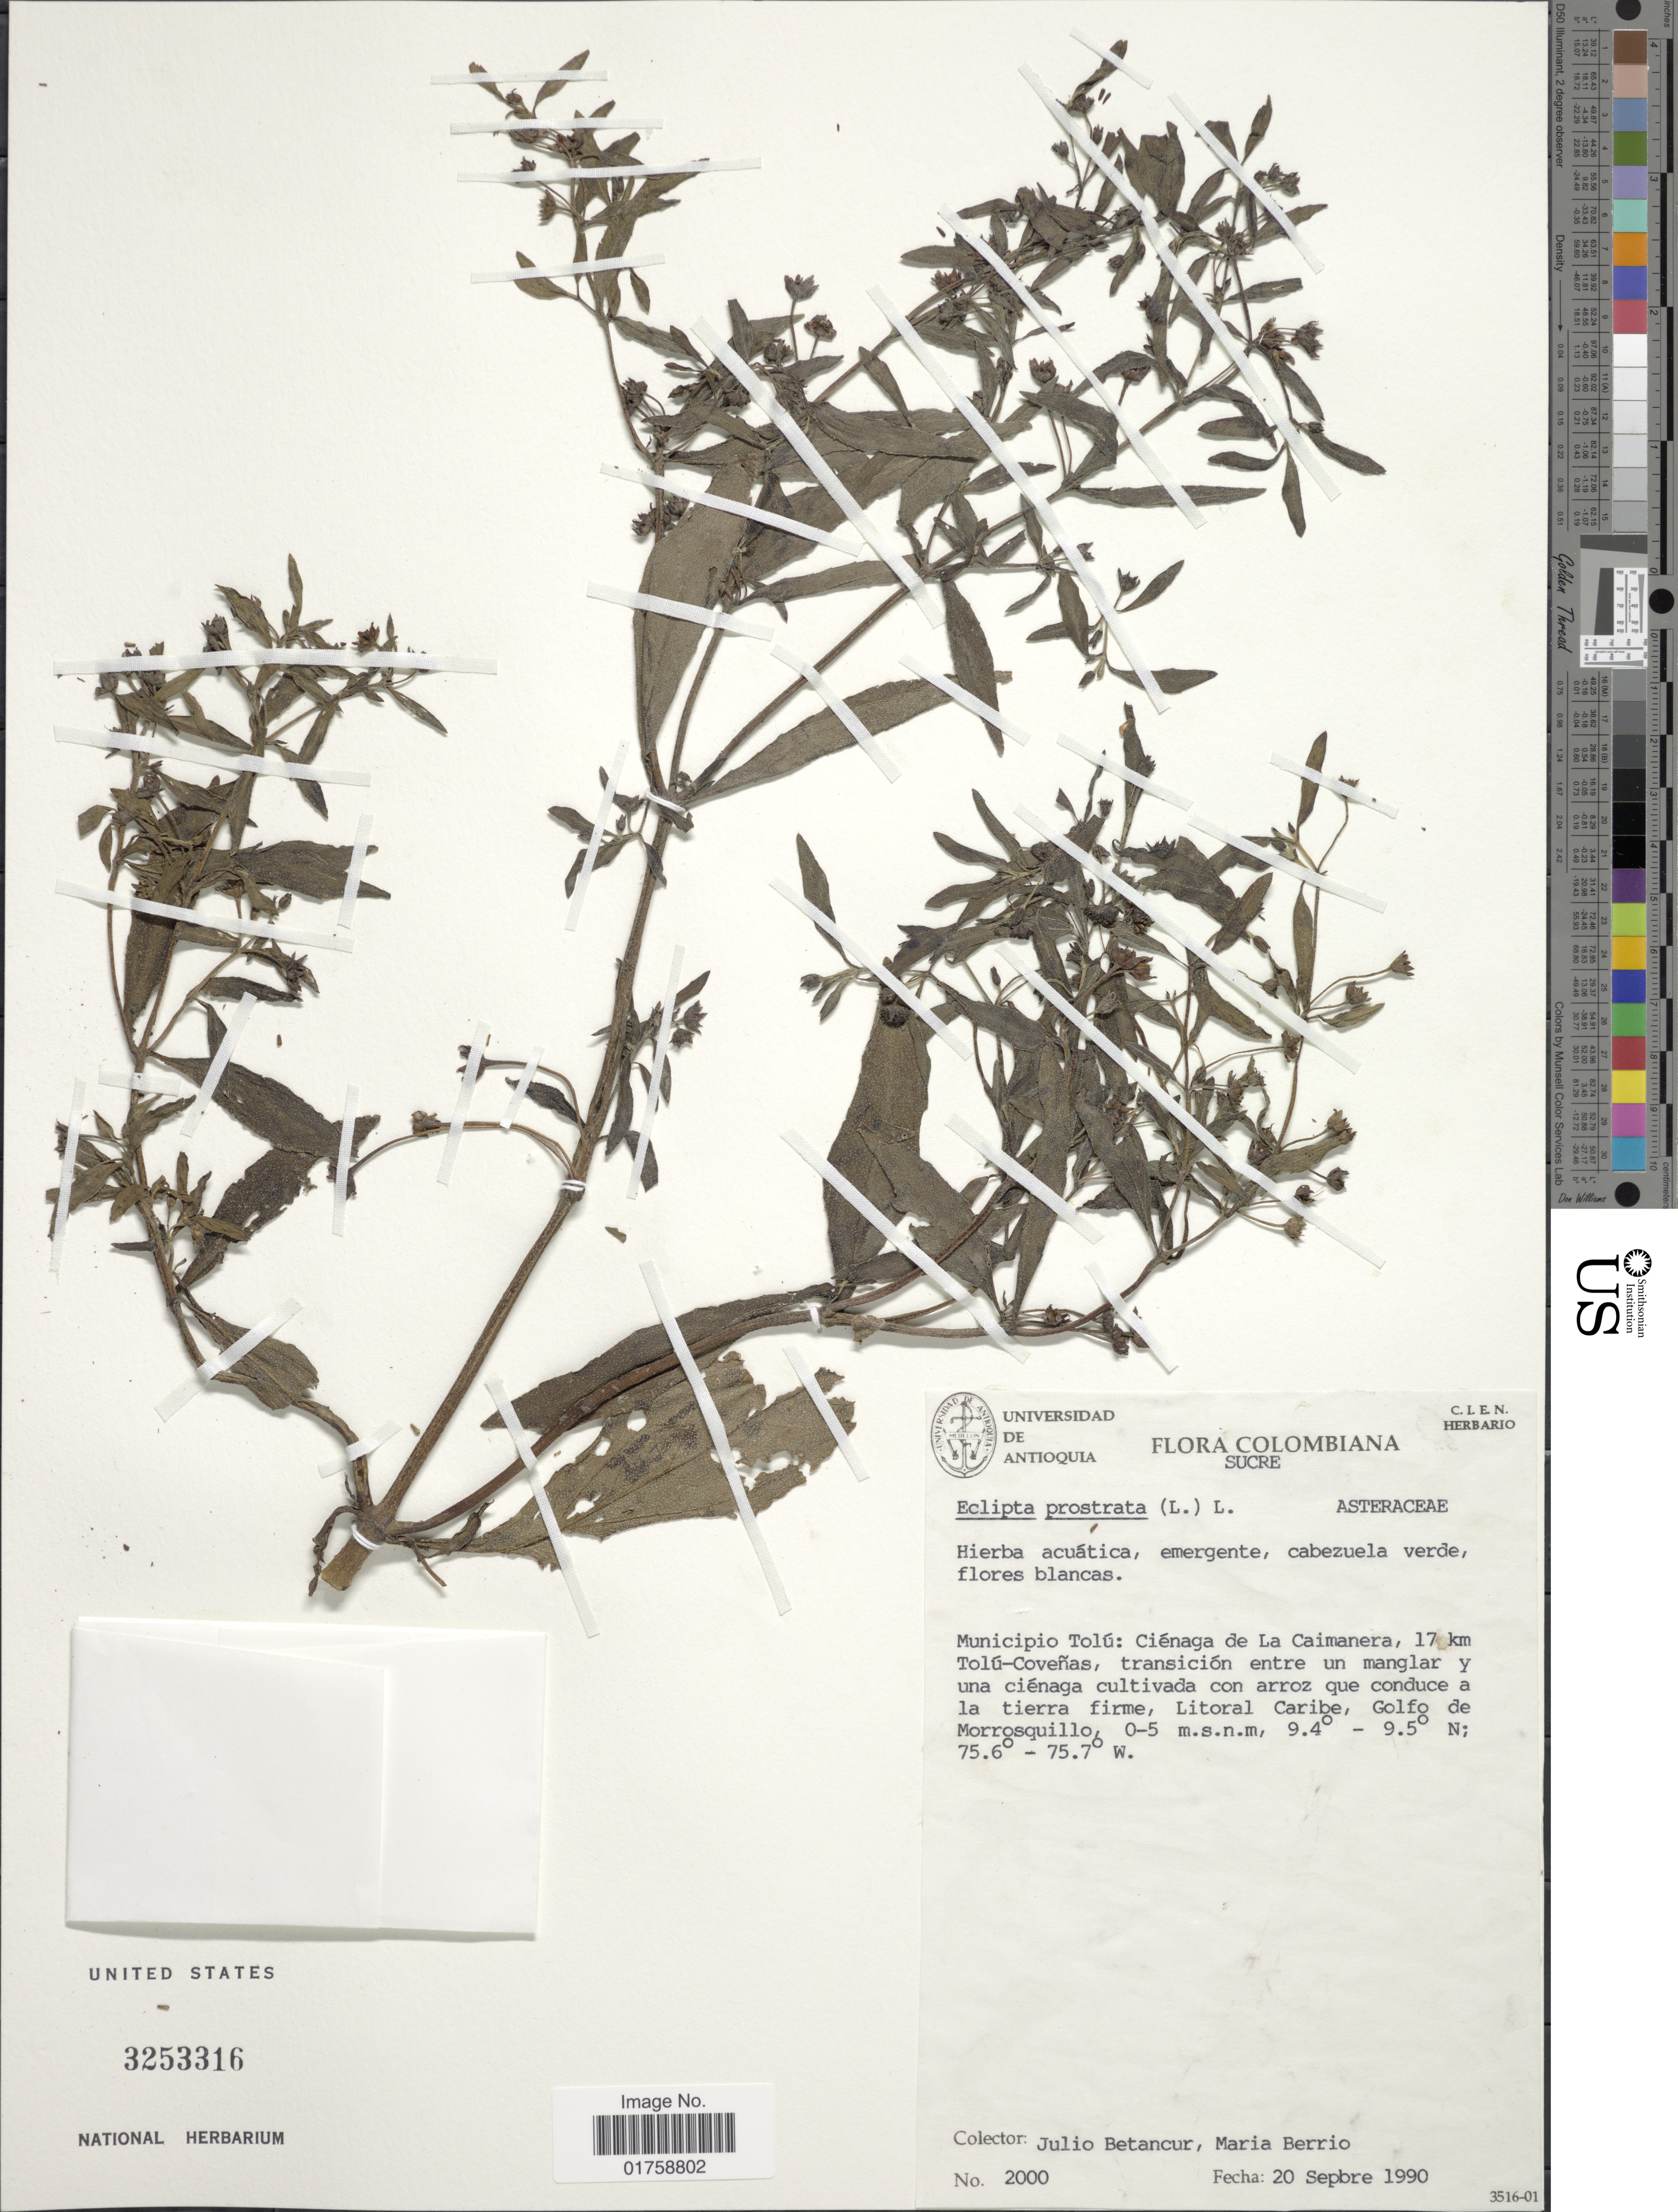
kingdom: Plantae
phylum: Tracheophyta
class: Magnoliopsida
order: Asterales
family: Asteraceae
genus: Eclipta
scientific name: Eclipta sp.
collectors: J. Betancur & M. Berrio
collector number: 2000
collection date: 1990-09-20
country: Colombia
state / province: Sucre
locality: Colombiana. Sucre. Municipio Tolu: Cienaga de La Caimanera, 17 km Tolu-Covenas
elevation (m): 0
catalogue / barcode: US 3253316